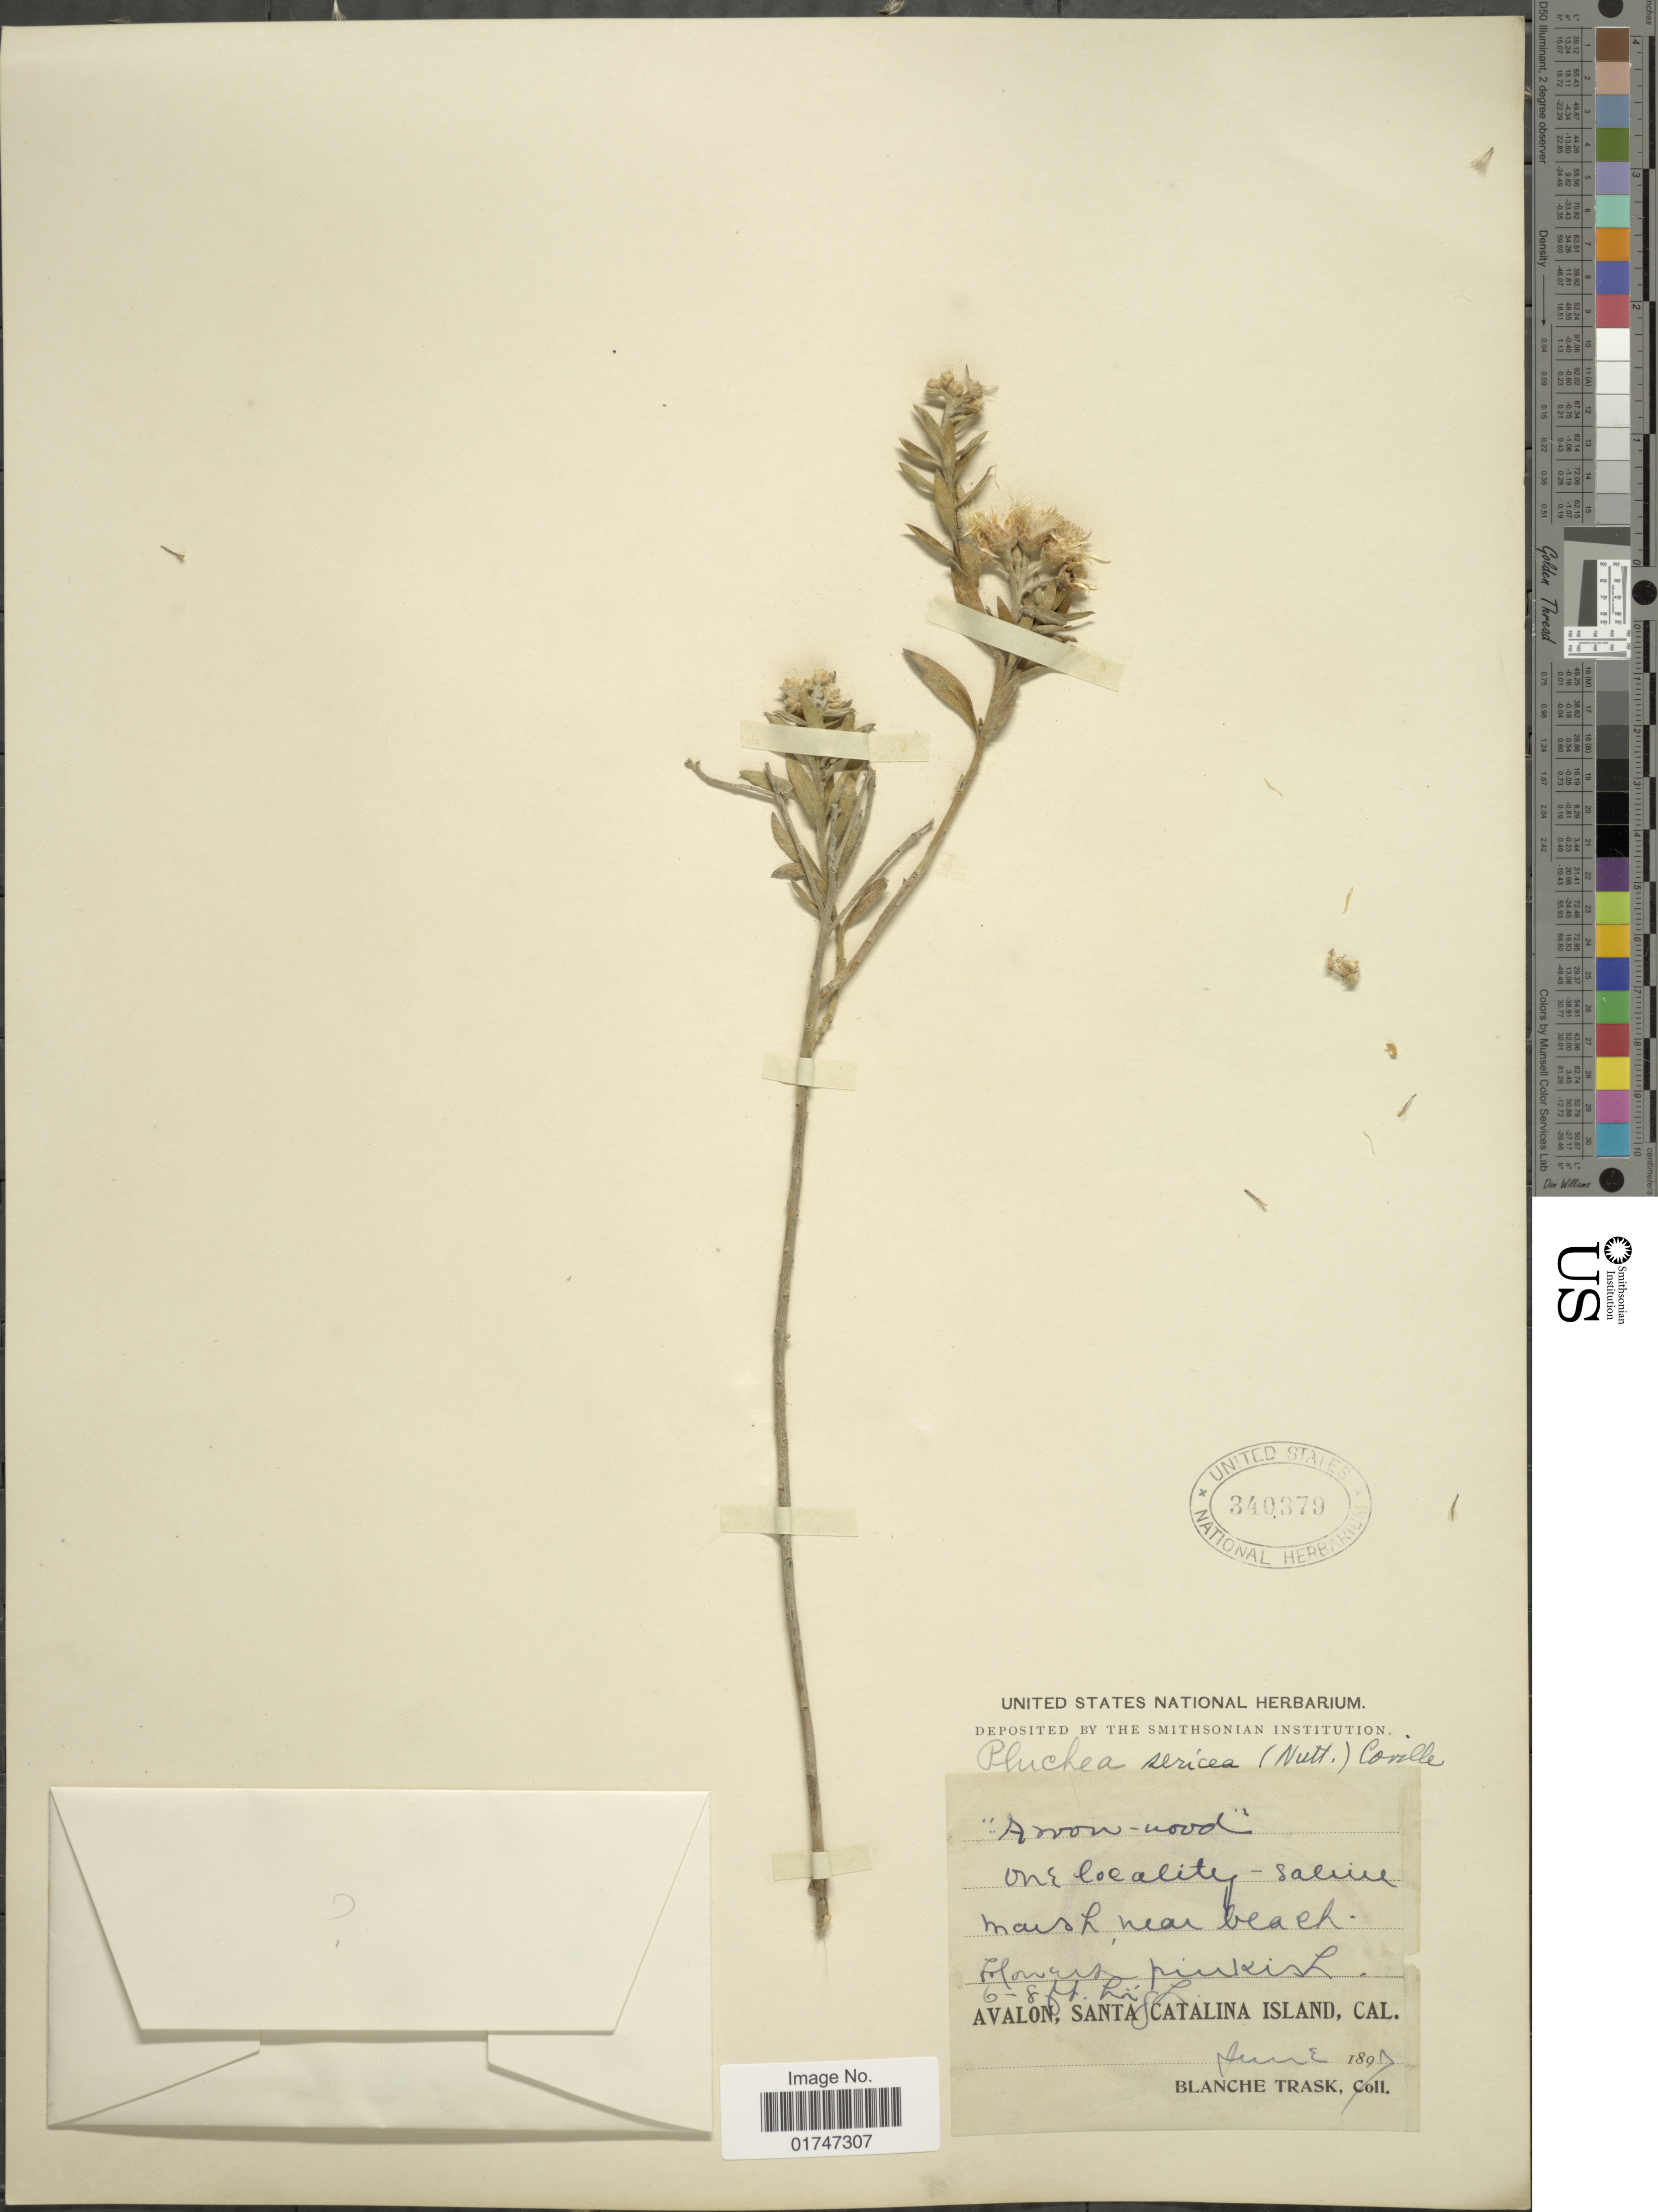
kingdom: Plantae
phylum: Tracheophyta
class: Magnoliopsida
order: Asterales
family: Asteraceae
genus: Pluchea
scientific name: Pluchea sericea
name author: (Nutt.) Coville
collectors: B. Trask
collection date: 1897-06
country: United States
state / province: California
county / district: Los Angeles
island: Santa Catalina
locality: Avalon, Santa Catalina Island, Cal.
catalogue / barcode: US 340379